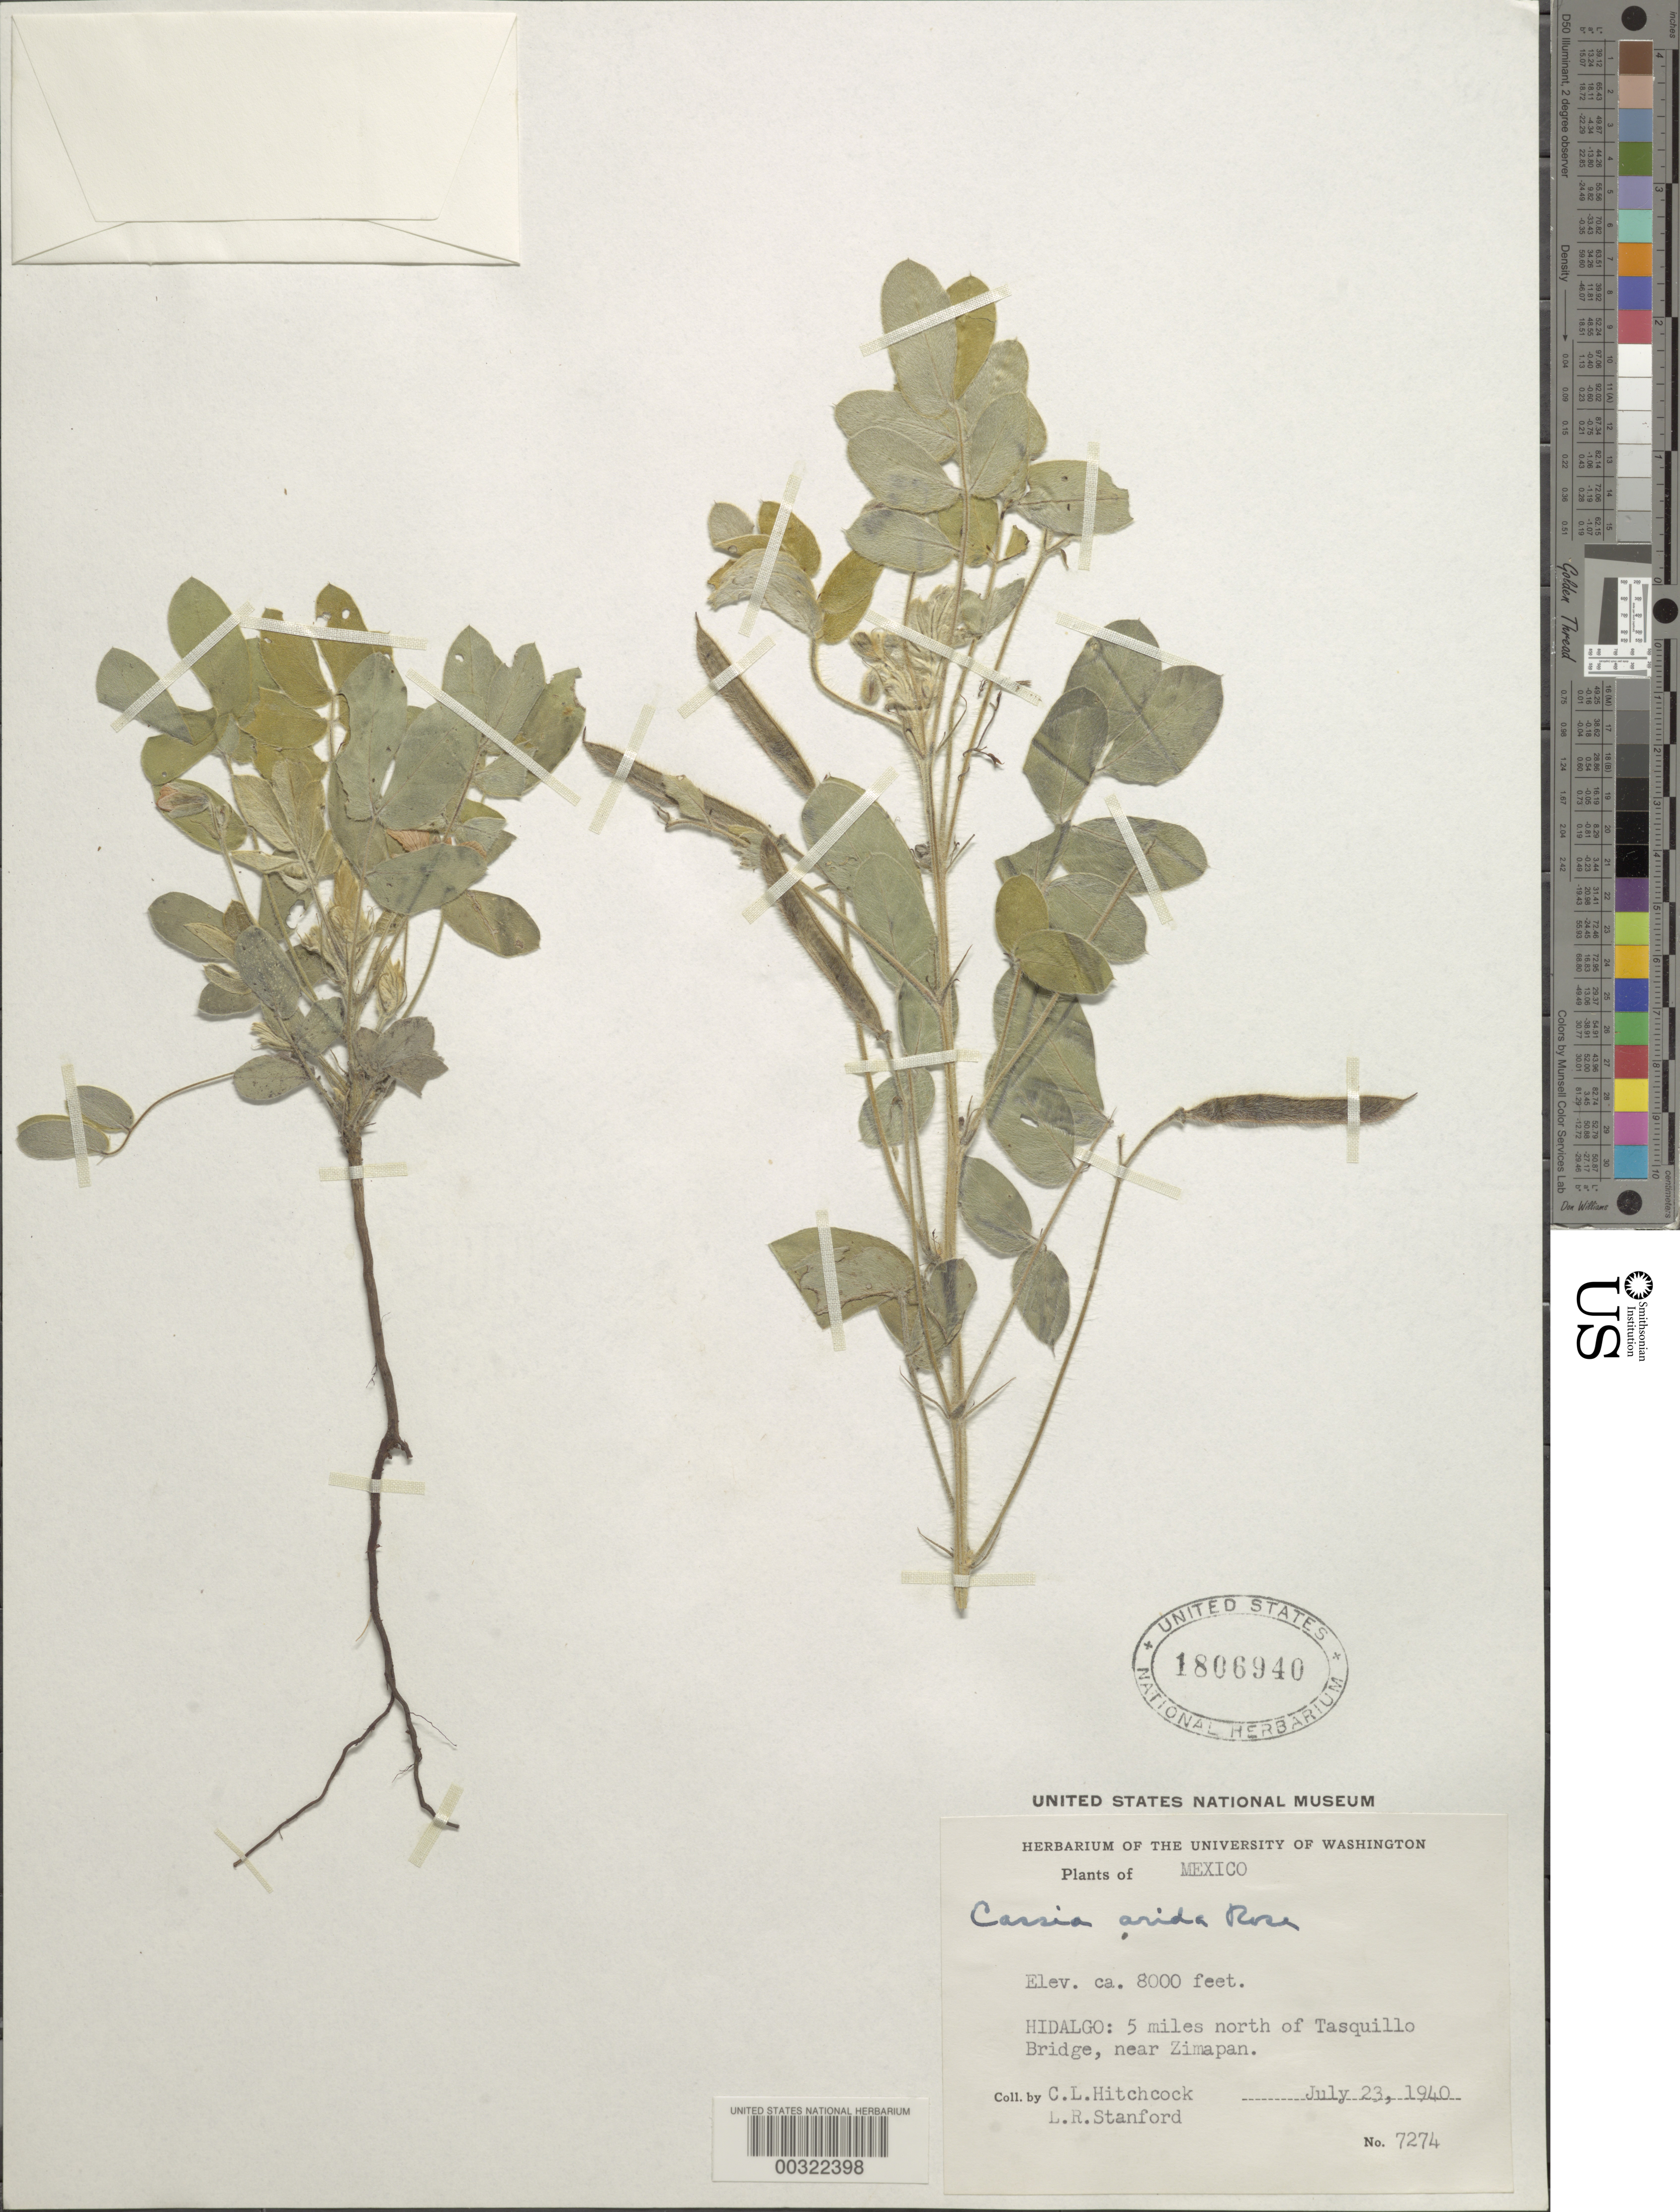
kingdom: Plantae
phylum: Tracheophyta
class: Magnoliopsida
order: Fabales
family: Fabaceae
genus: Senna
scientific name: Senna arida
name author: (Rose) H.S. Irwin & Barneby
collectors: A. S. Hitchcock & L. R. Stanford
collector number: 7274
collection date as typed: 23 Jul 1940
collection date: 1940-07-23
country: Mexico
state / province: Hidalgo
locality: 5 mi N of Tasquillo Bridge, near Zimapan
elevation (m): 2438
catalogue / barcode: US 1806940